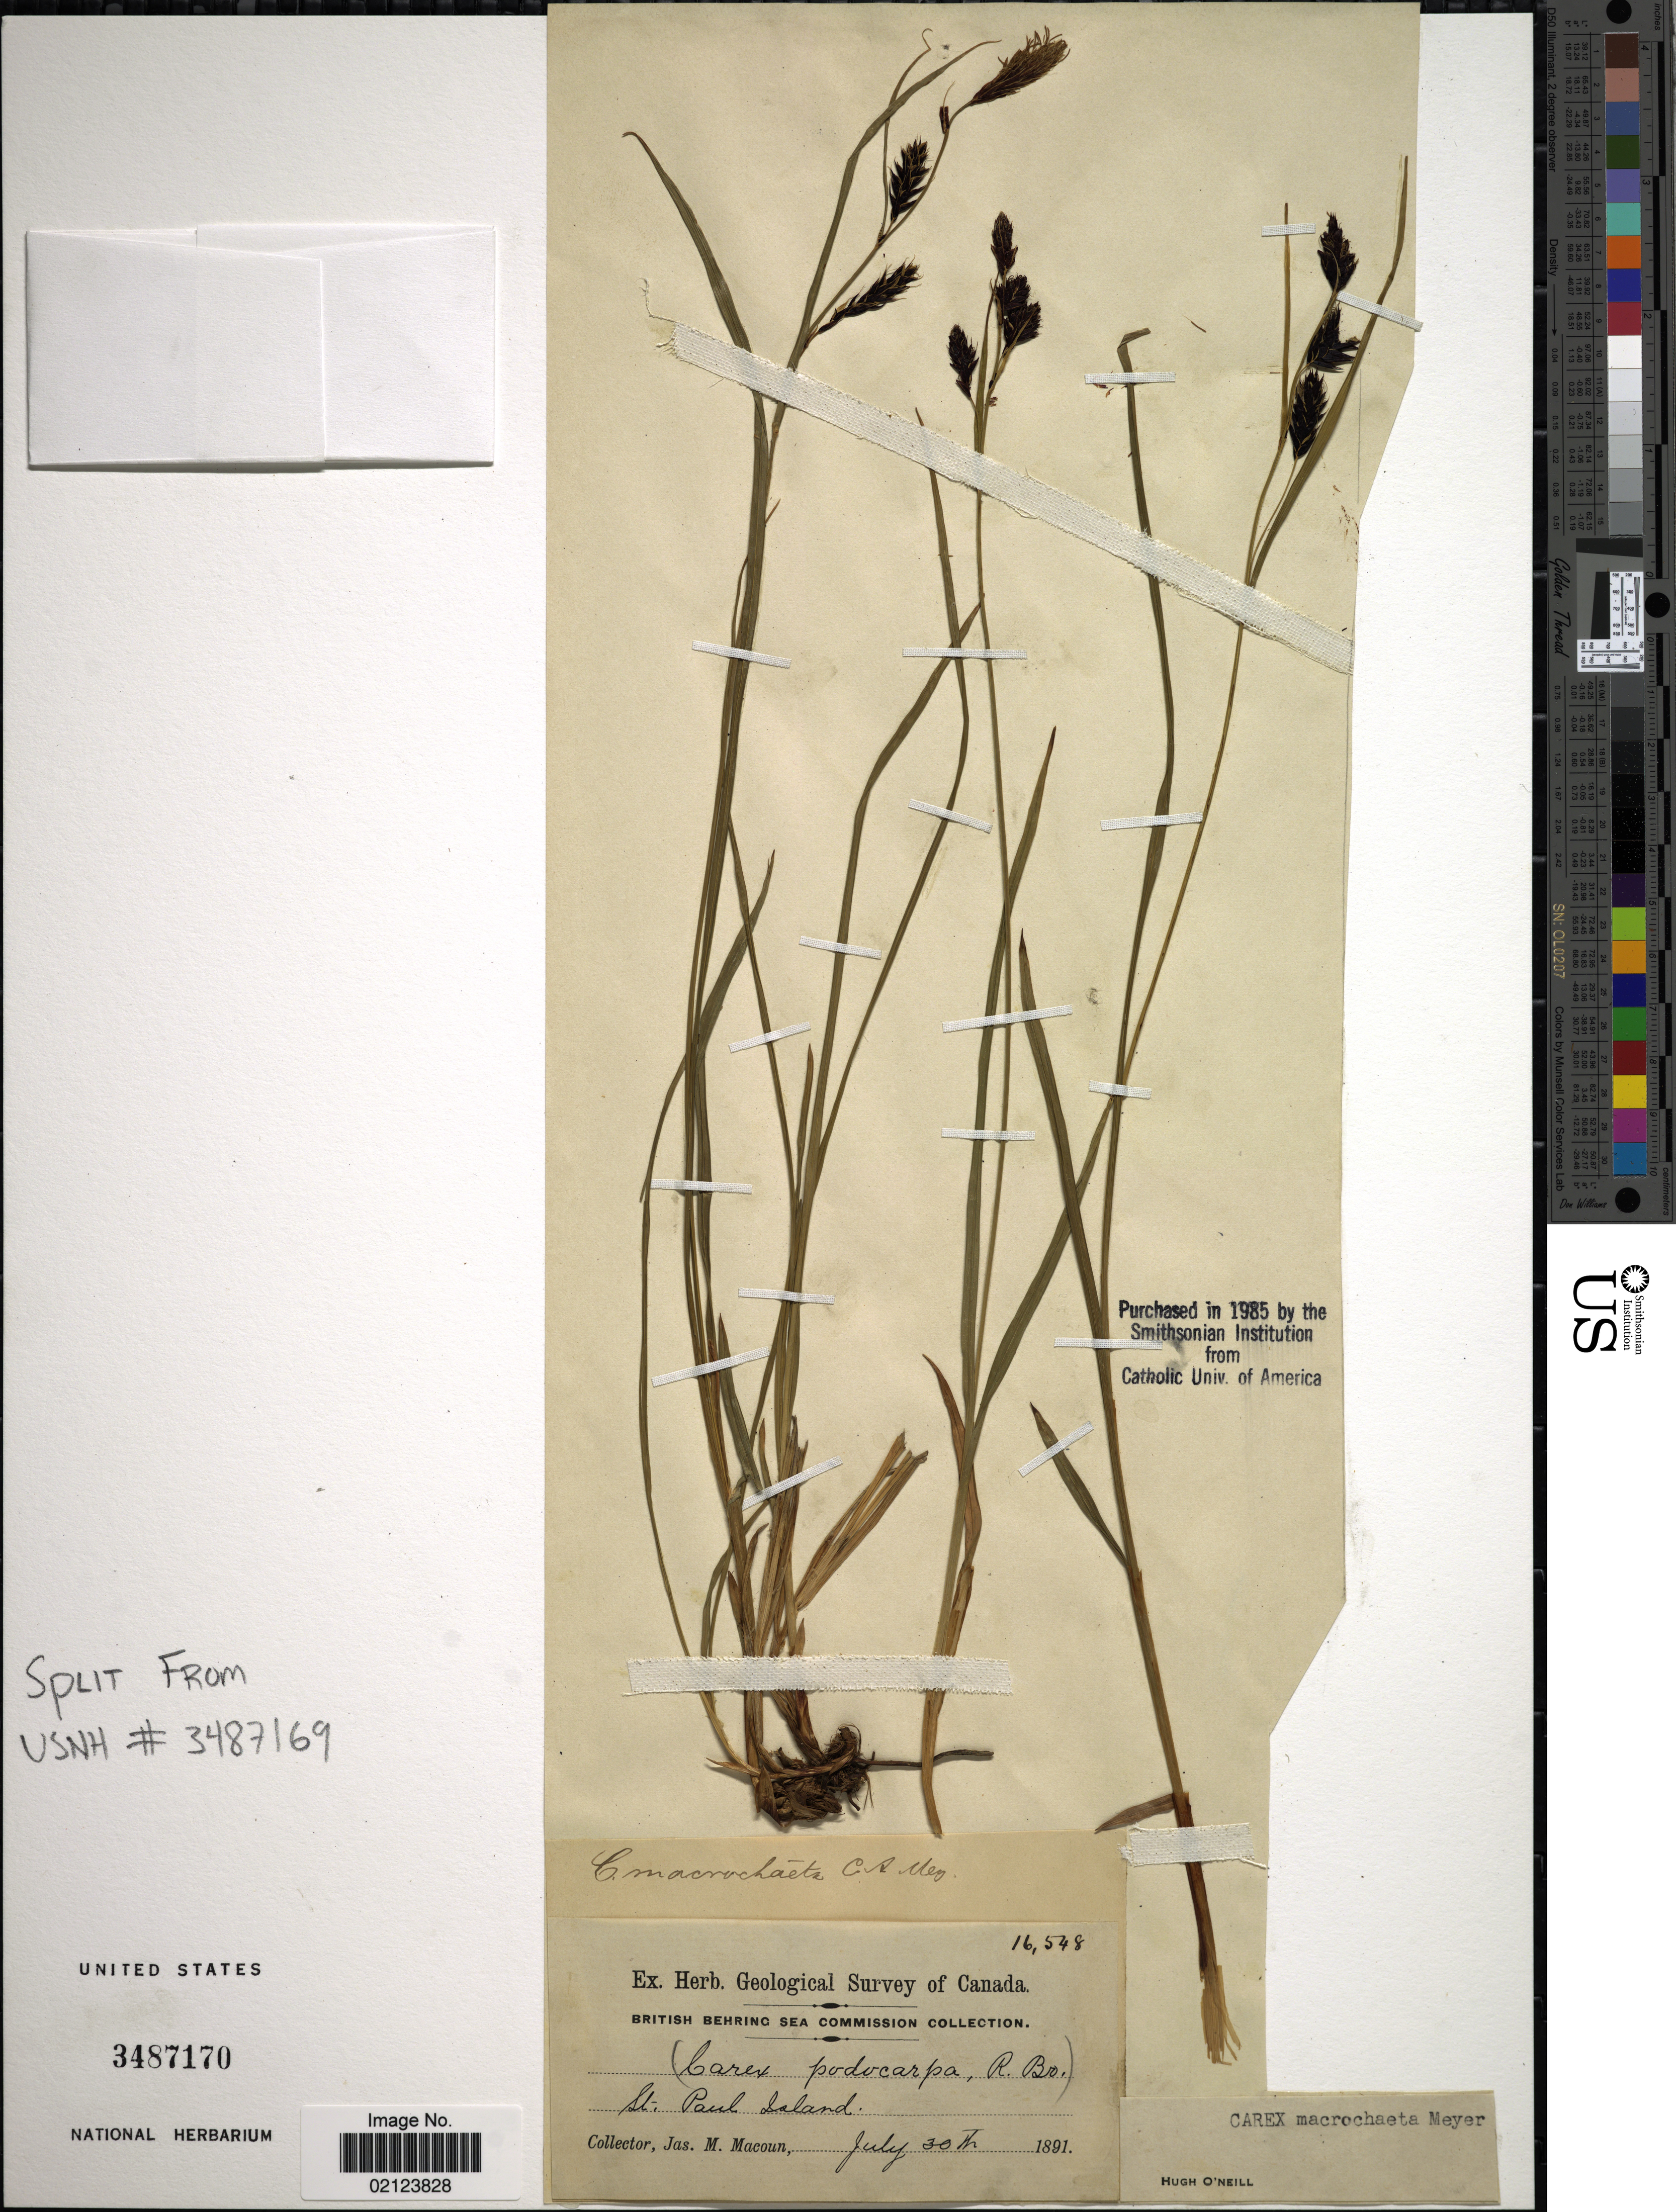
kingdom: Plantae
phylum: Tracheophyta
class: Liliopsida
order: Poales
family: Cyperaceae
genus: Carex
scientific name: Carex macrochaeta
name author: C.A. Mey.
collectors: J. M. Macoun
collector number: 16548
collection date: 1891-07-30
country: United States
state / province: Alaska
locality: British Behring Sea. St. Paul Island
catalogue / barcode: US 3487170